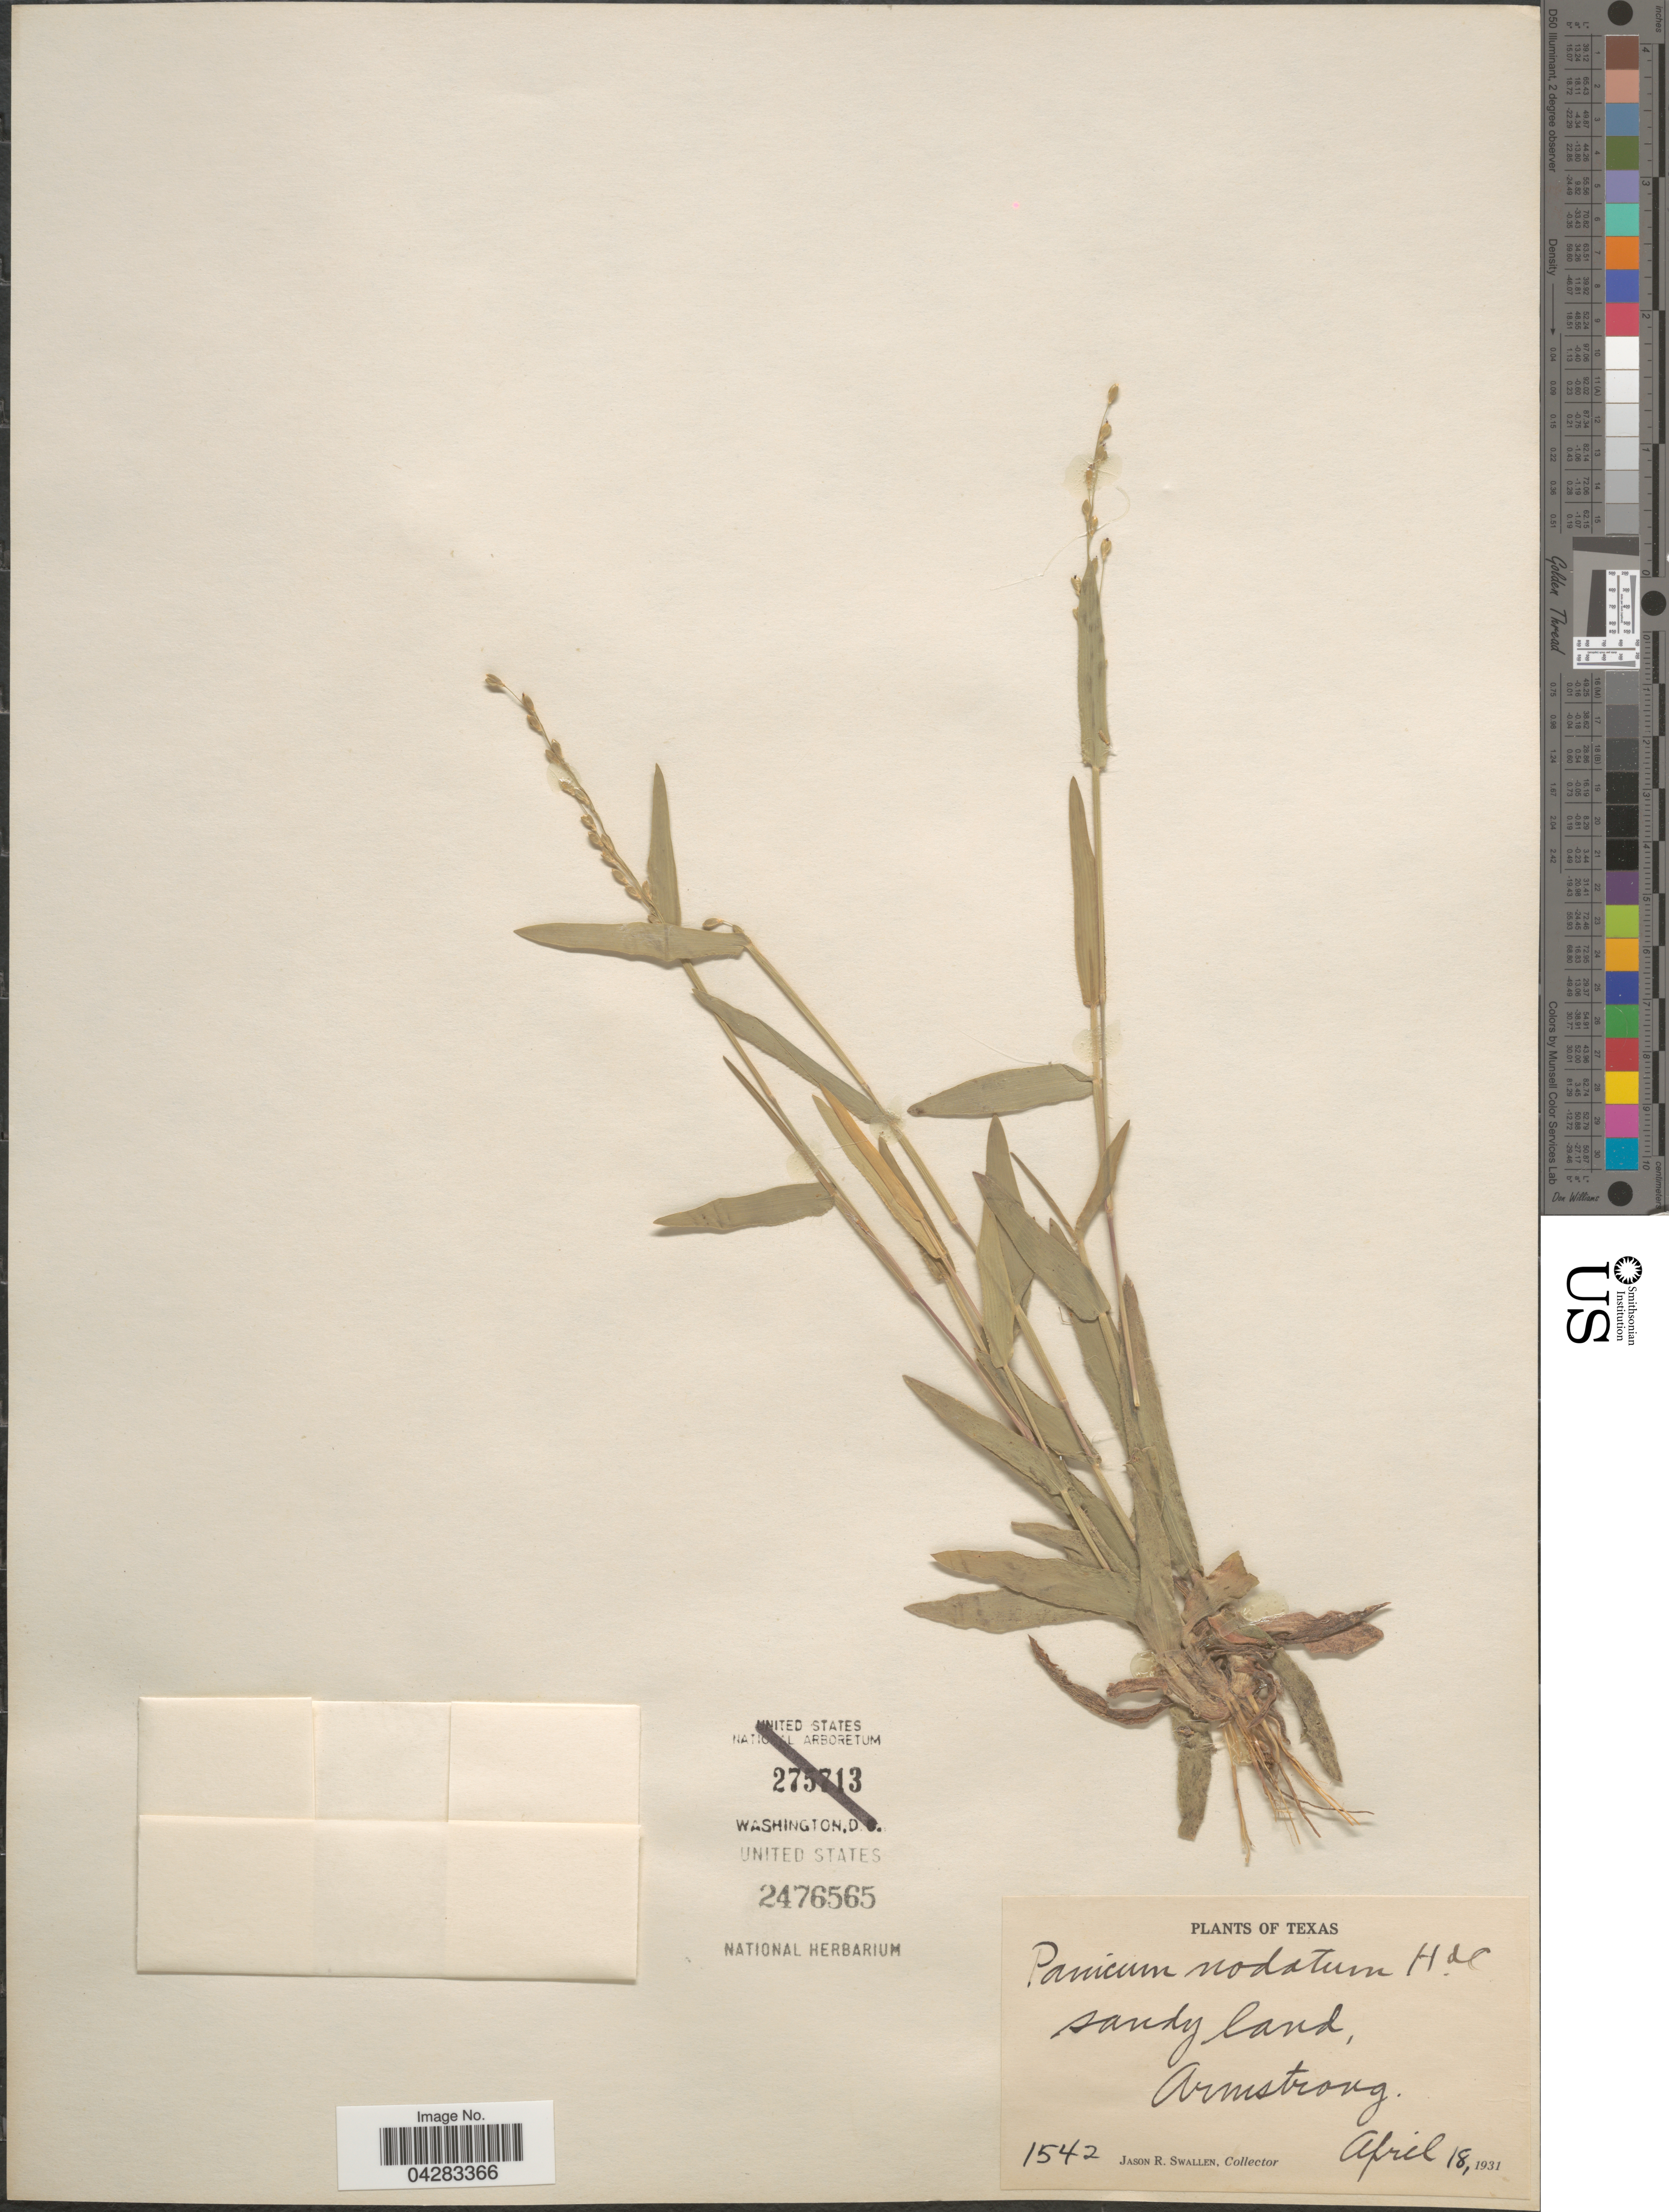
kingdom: Plantae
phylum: Tracheophyta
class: Liliopsida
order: Poales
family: Poaceae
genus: Dichanthelium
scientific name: Dichanthelium nodatum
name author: (Hitchc. & Chase) Gould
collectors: J. R. Swallen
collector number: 1542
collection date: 1931-04-18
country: United States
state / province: Texas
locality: Sandy land, Armstrong.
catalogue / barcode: US 2476565